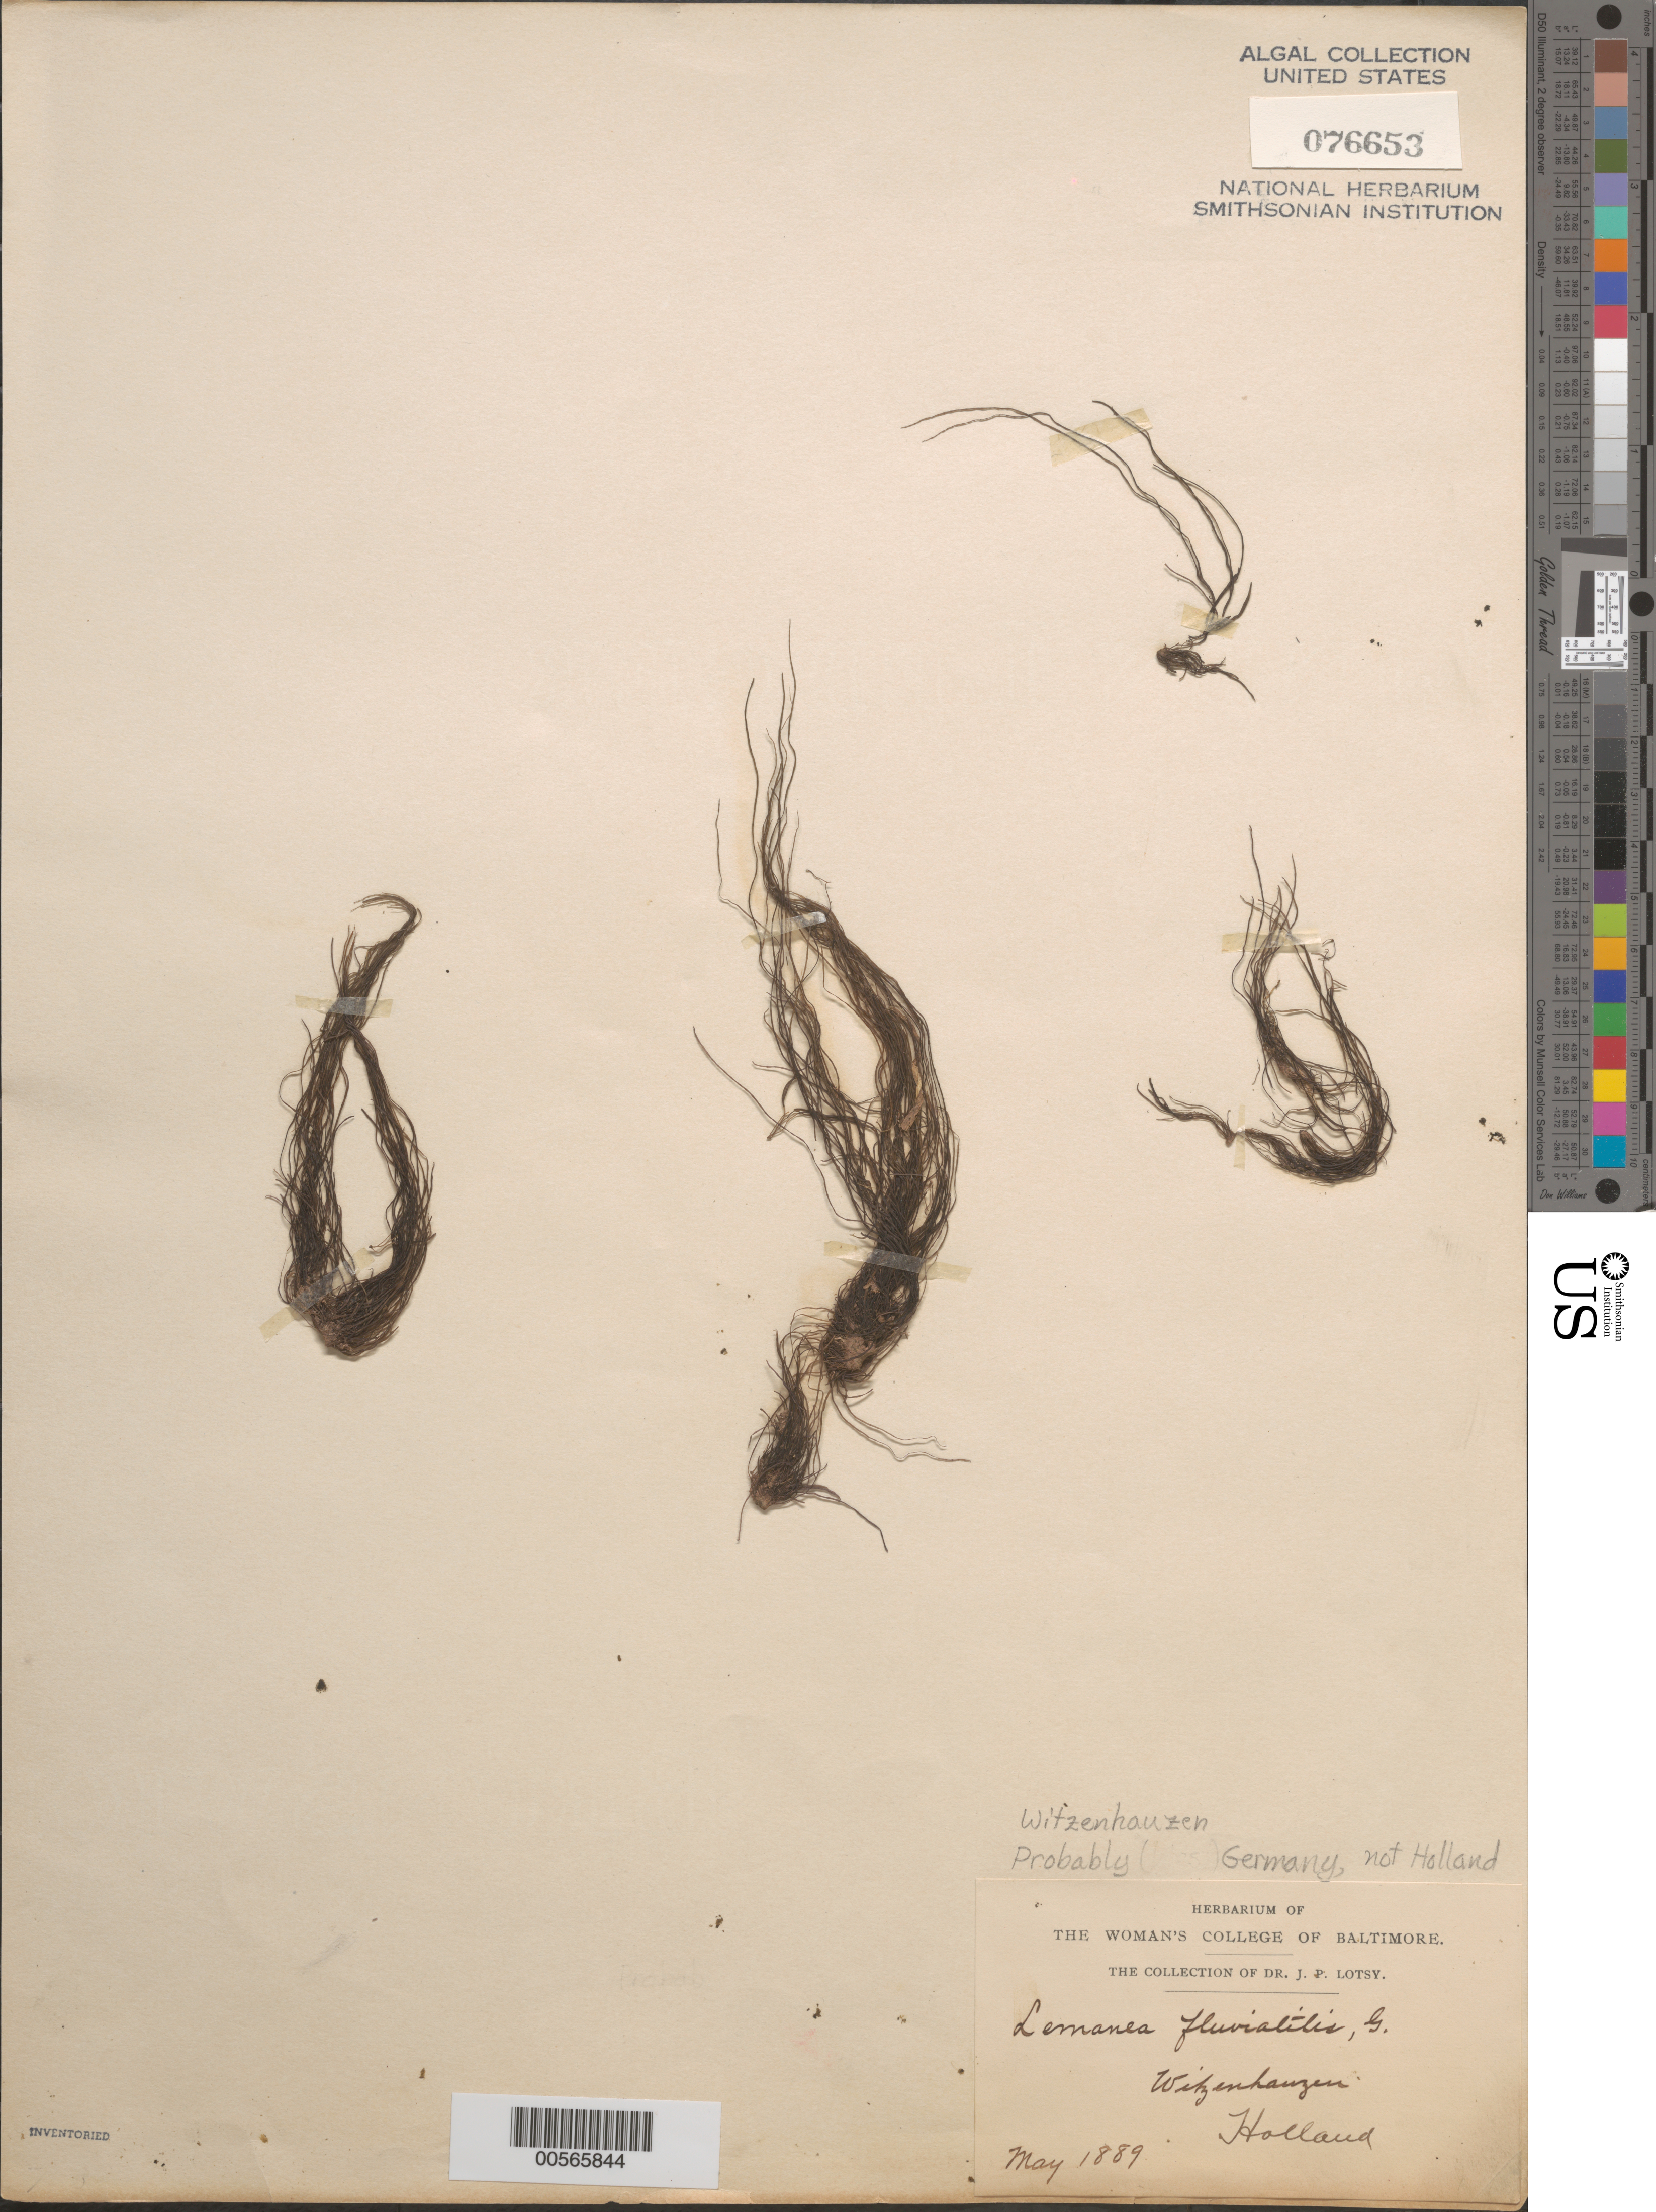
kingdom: Plantae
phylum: Rhodophyta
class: Florideophyceae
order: Batrachospermales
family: Lemaneaceae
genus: Lemanea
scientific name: Lemanea fluviatilis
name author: (L.) C. Agardh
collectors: J. Lotsy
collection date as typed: May 1889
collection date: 1889-05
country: Germany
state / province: Hesse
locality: Witzenhauzen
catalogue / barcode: US 76653